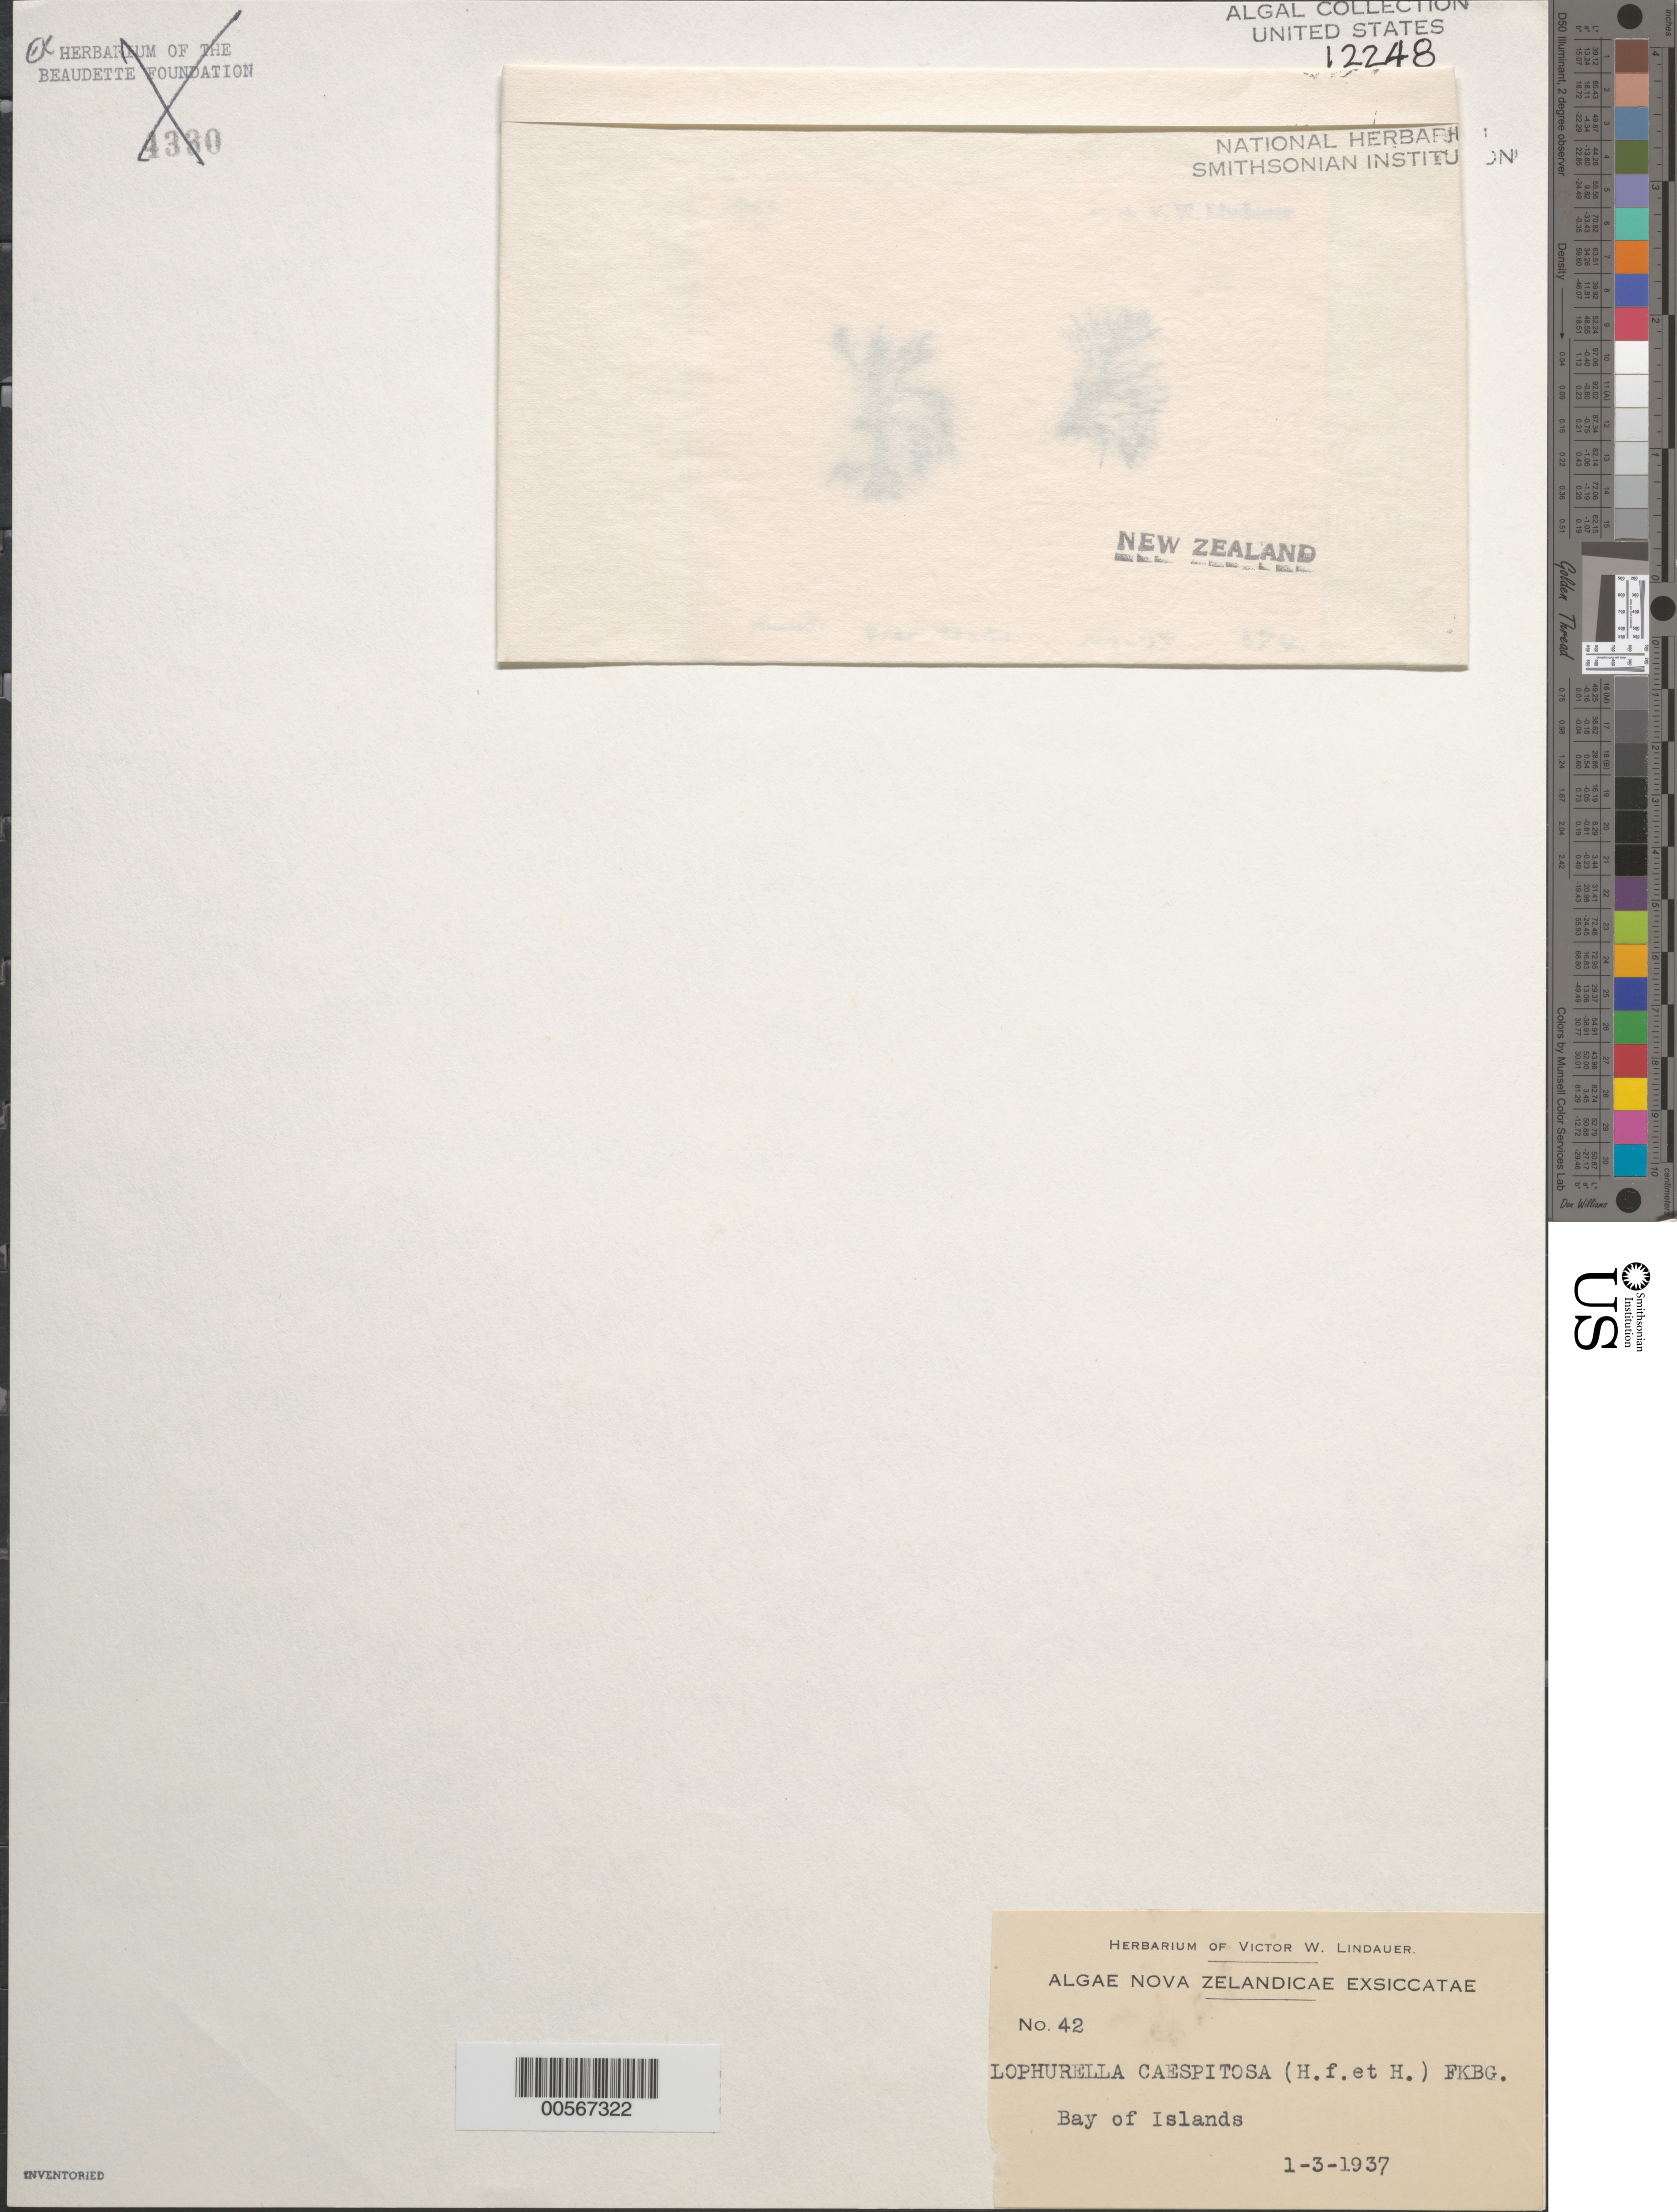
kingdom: Plantae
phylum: Rhodophyta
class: Florideophyceae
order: Ceramiales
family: Rhodomelaceae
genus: Lophurella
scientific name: Lophurella caespitosa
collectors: V. Lindauer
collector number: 42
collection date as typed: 01 Mar 1937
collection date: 1937-03-01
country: New Zealand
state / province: Northland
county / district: Far North District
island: North Island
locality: Bay of Islands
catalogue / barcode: US 12248